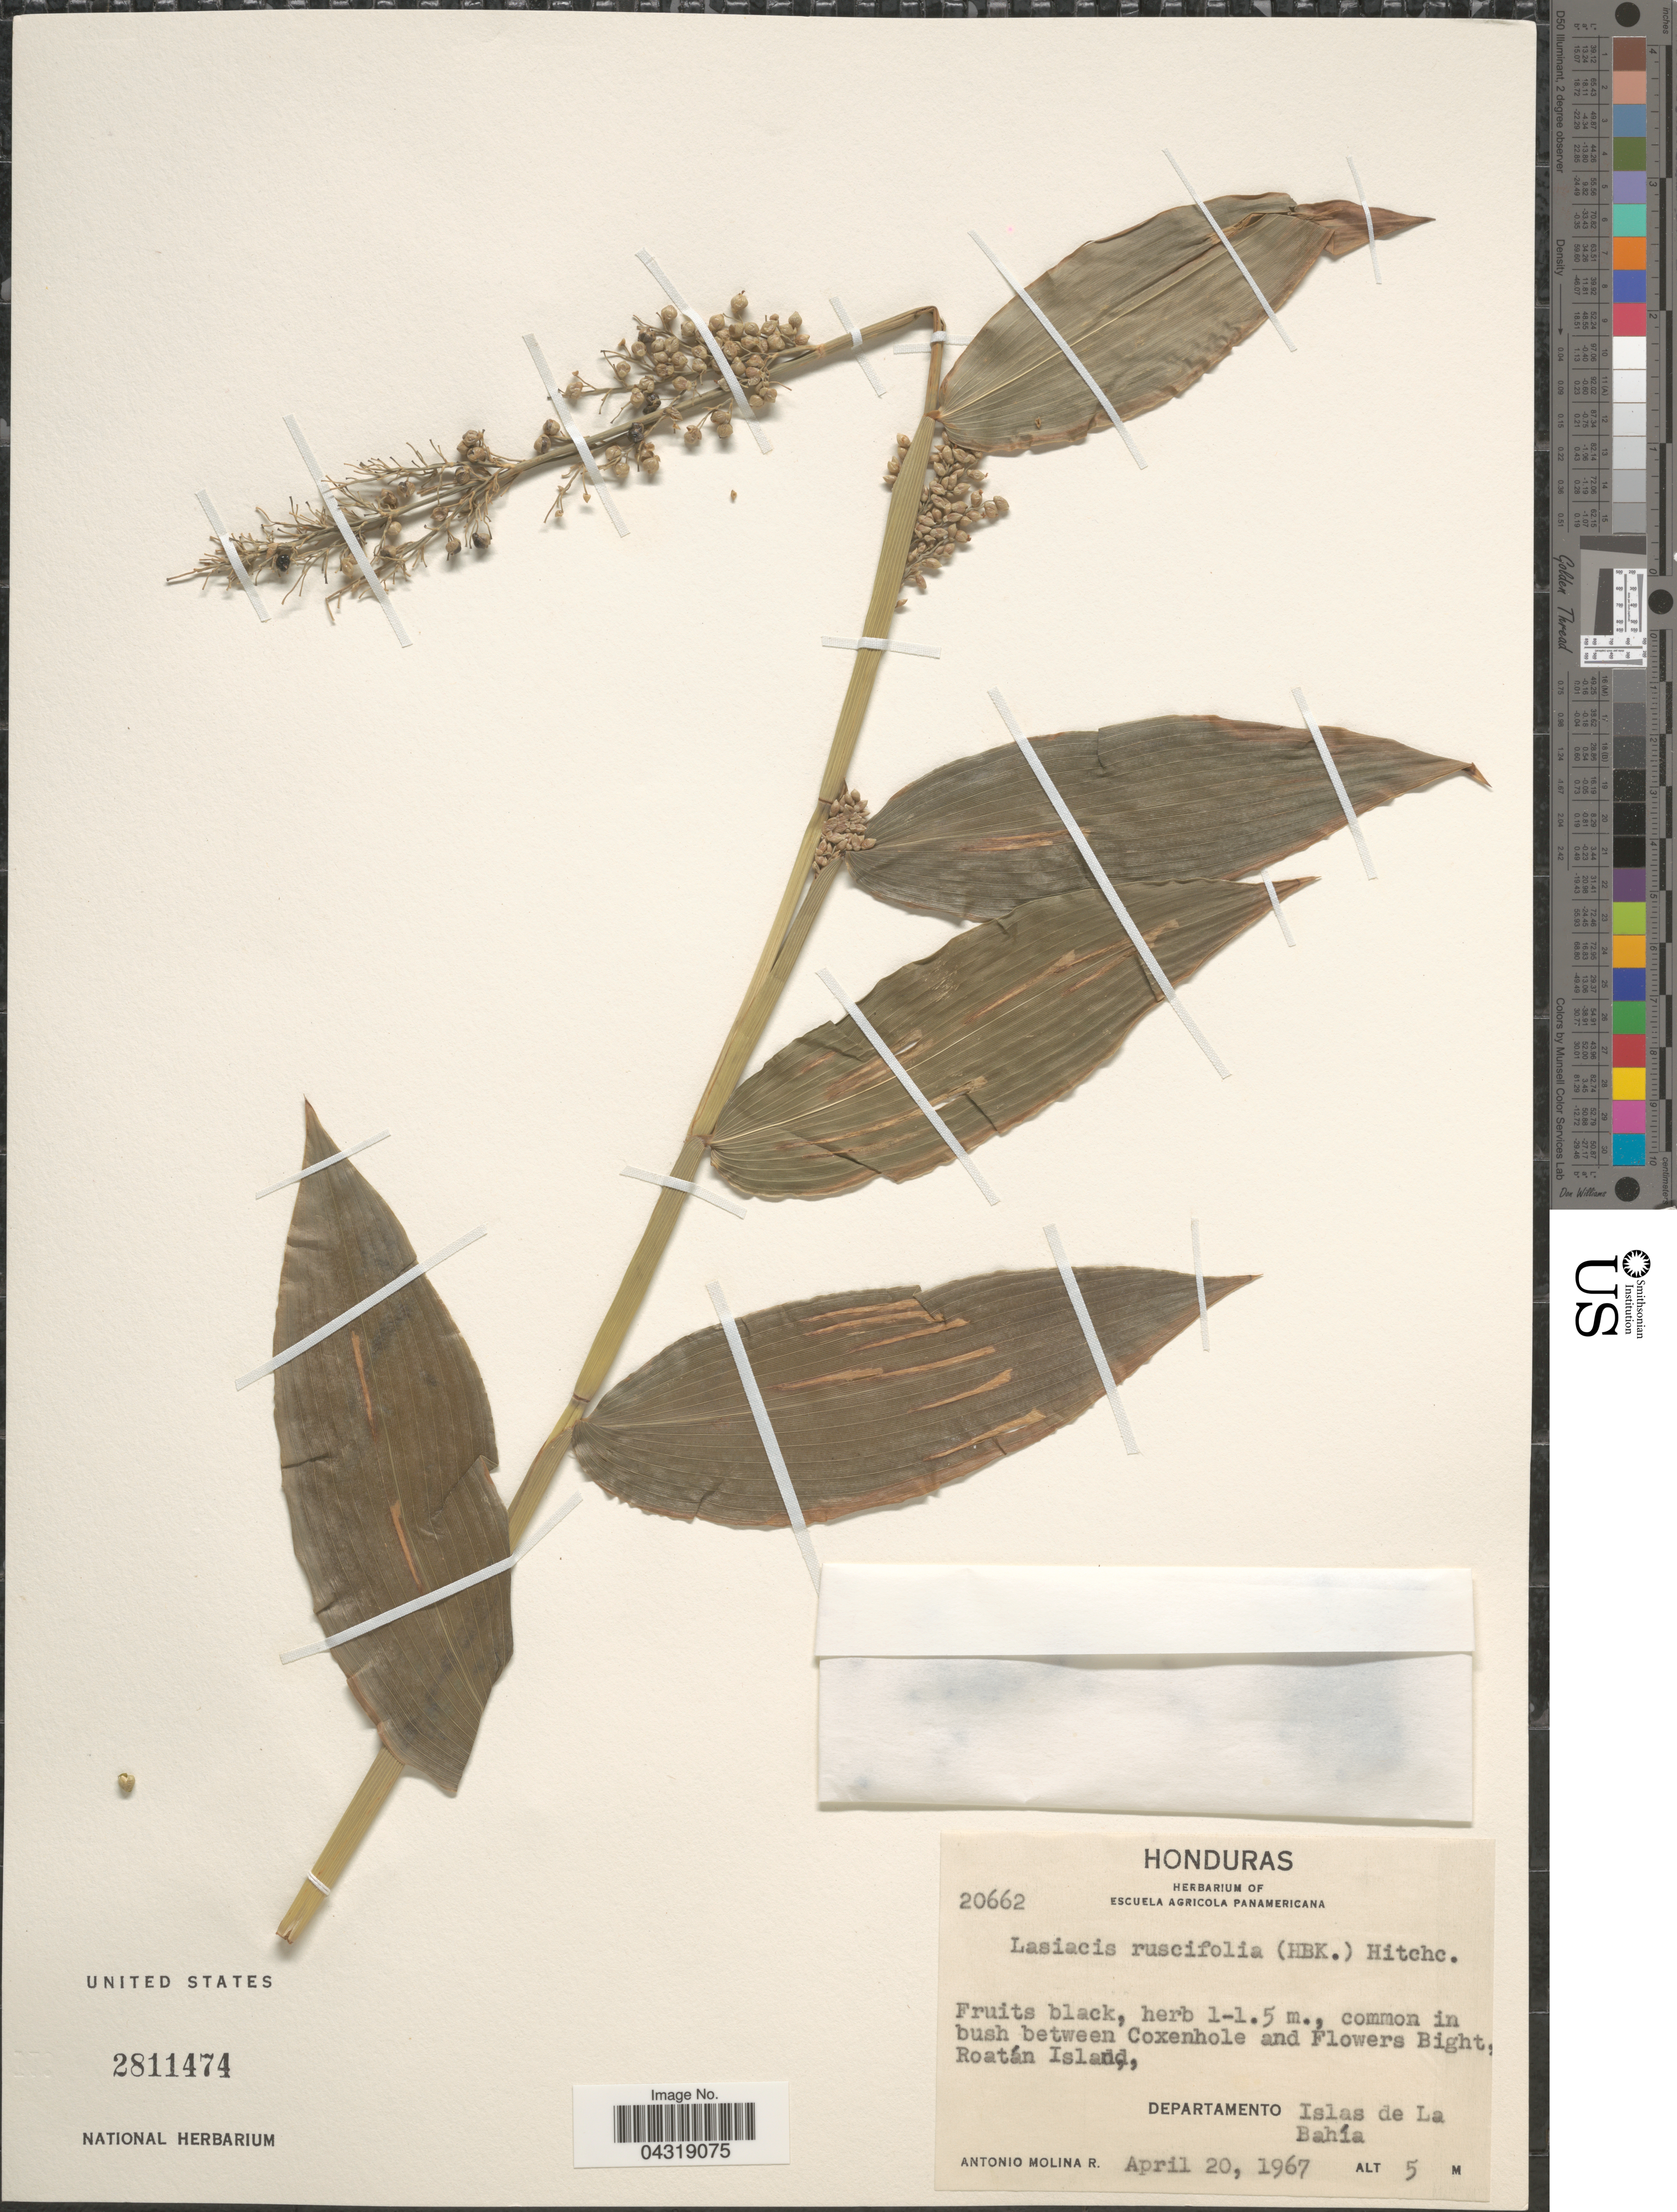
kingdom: Plantae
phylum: Tracheophyta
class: Liliopsida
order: Poales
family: Poaceae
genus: Lasiacis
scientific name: Lasiacis ruscifolia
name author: (Kunth) Hitchc.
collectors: A. Molina R.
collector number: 20662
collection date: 1967-04-20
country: Honduras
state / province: Islas de la Bahía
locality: Between Coxenhole and Flowers Bight, Roatán Island, Departamento Islas de La Bahía.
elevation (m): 5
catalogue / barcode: US 2811474